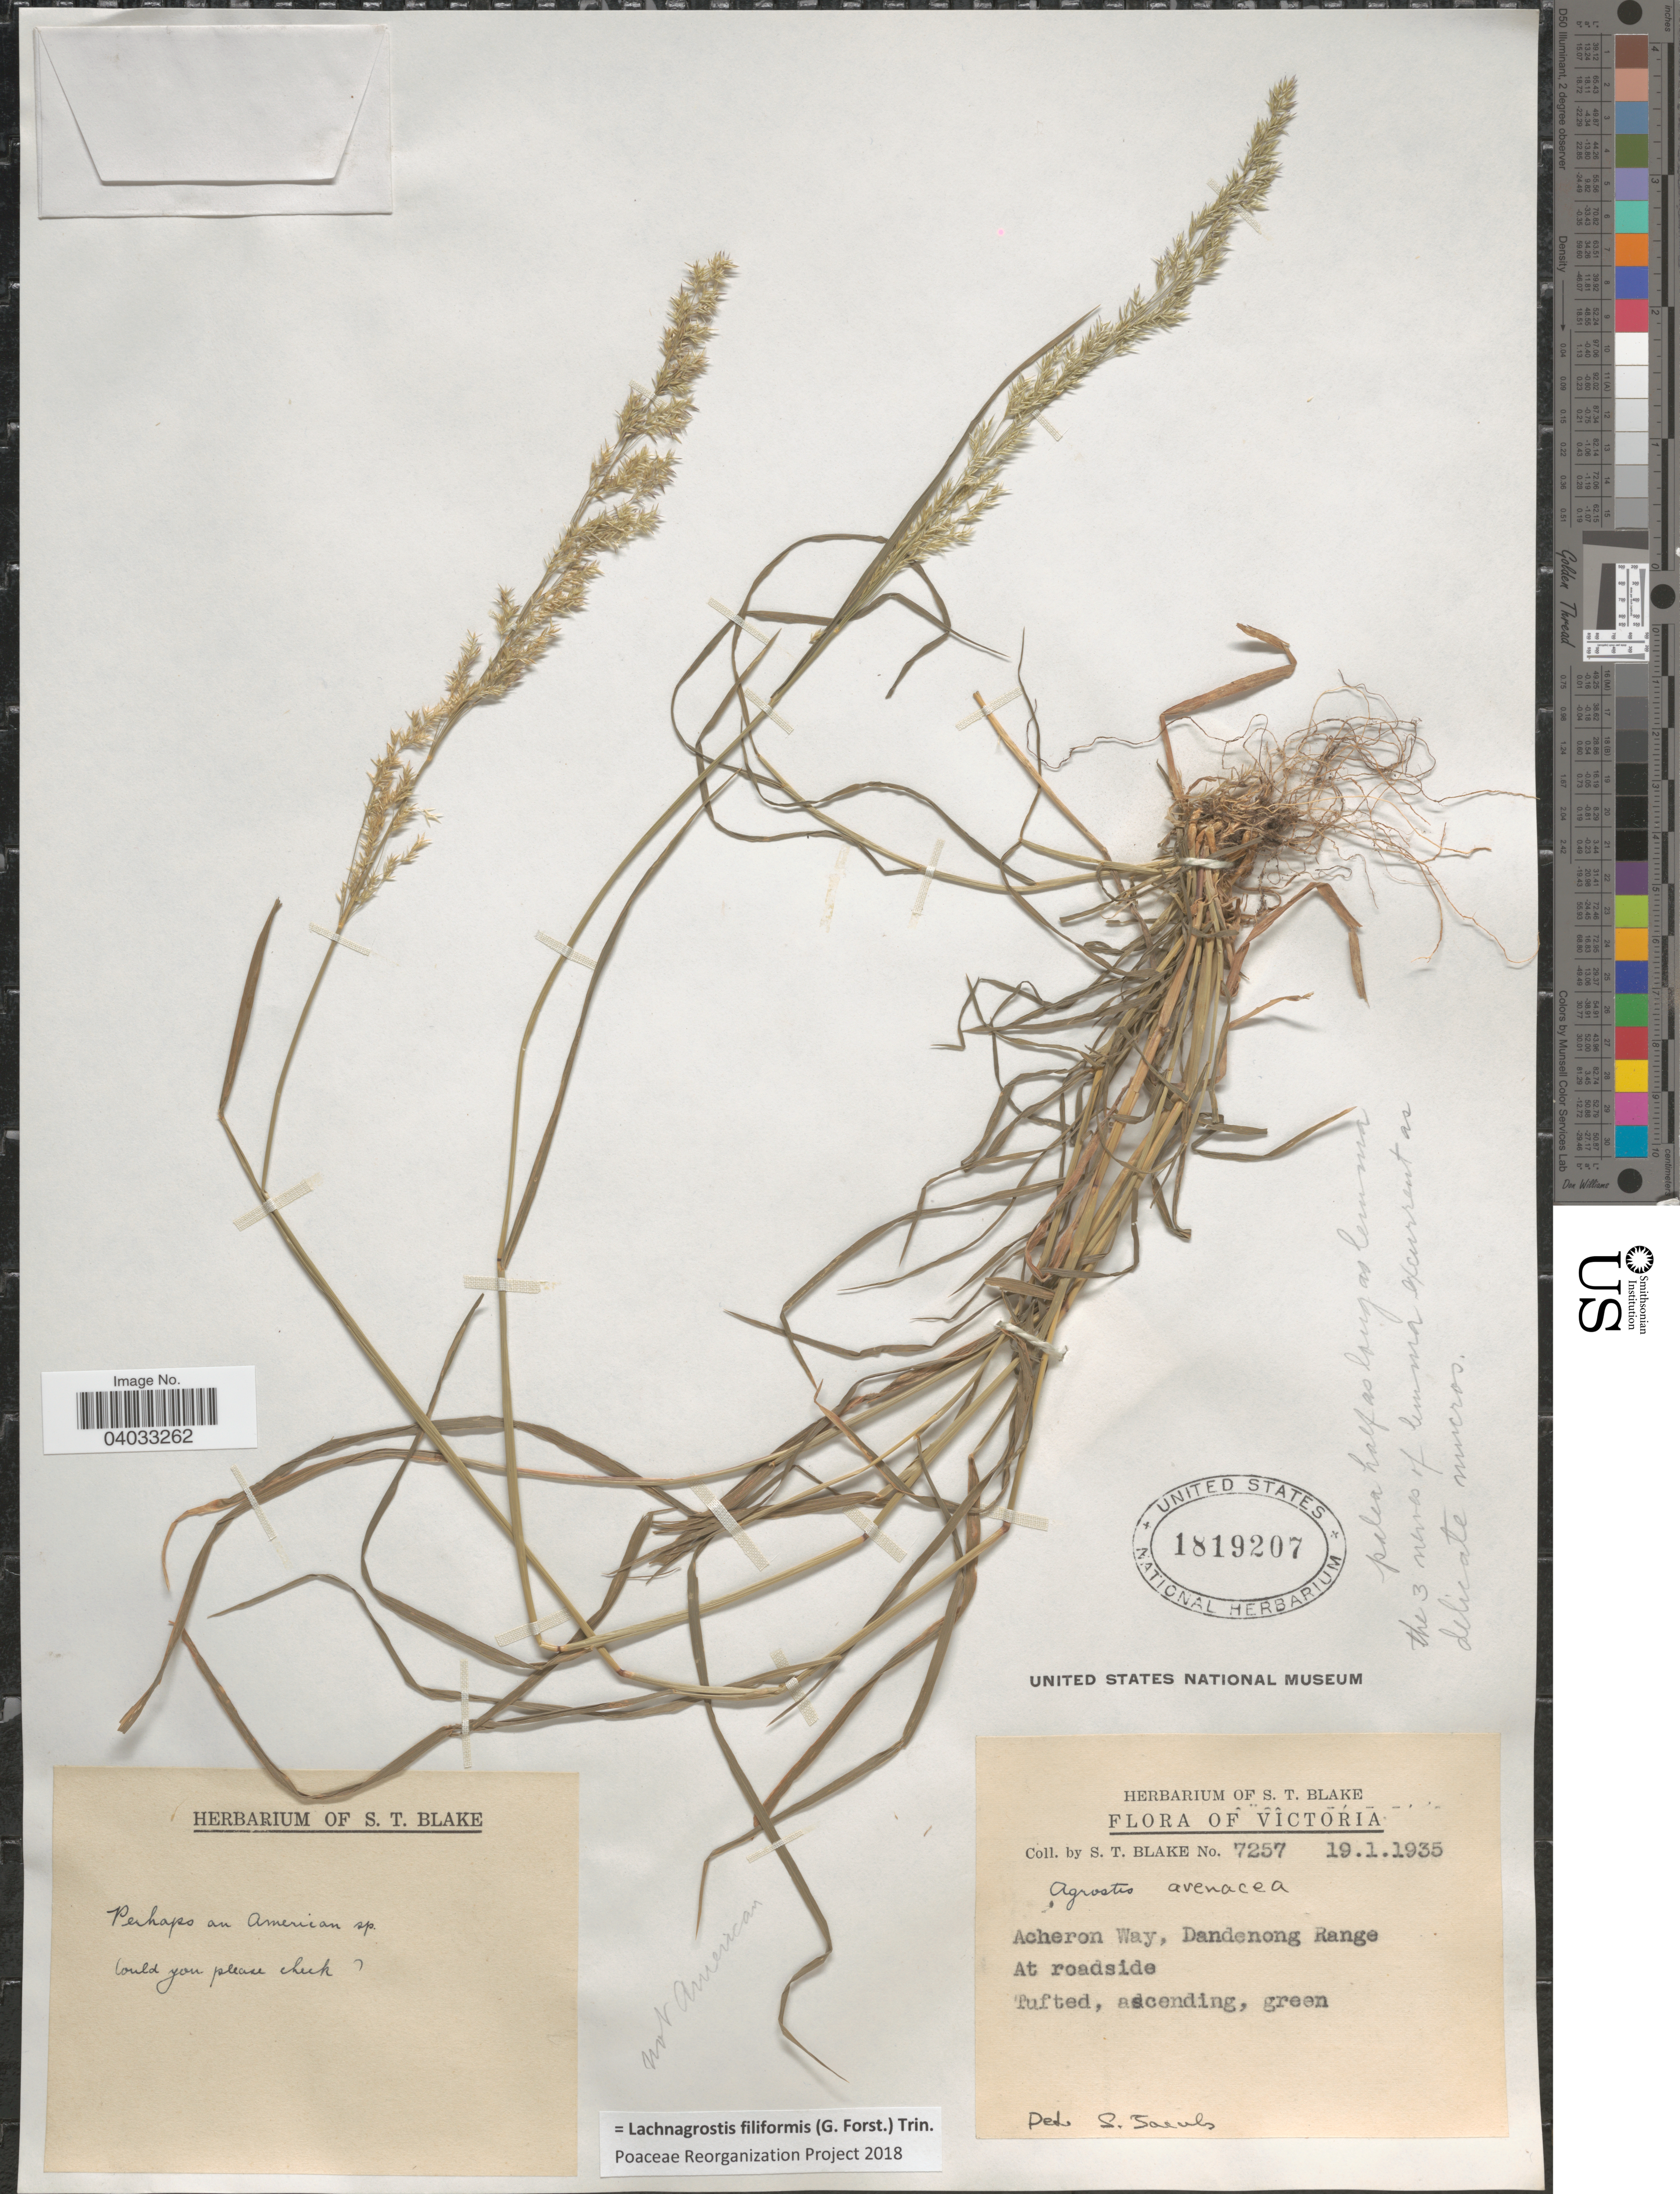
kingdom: Plantae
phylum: Tracheophyta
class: Liliopsida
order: Poales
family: Poaceae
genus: Lachnagrostis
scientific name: Lachnagrostis filiformis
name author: (J.R. Forst.) Trin.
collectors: S. T. Blake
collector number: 7257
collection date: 1935-01-19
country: Australia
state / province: Victoria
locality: Acheron Way, Dandenong Range. At roadside.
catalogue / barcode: US 1819207